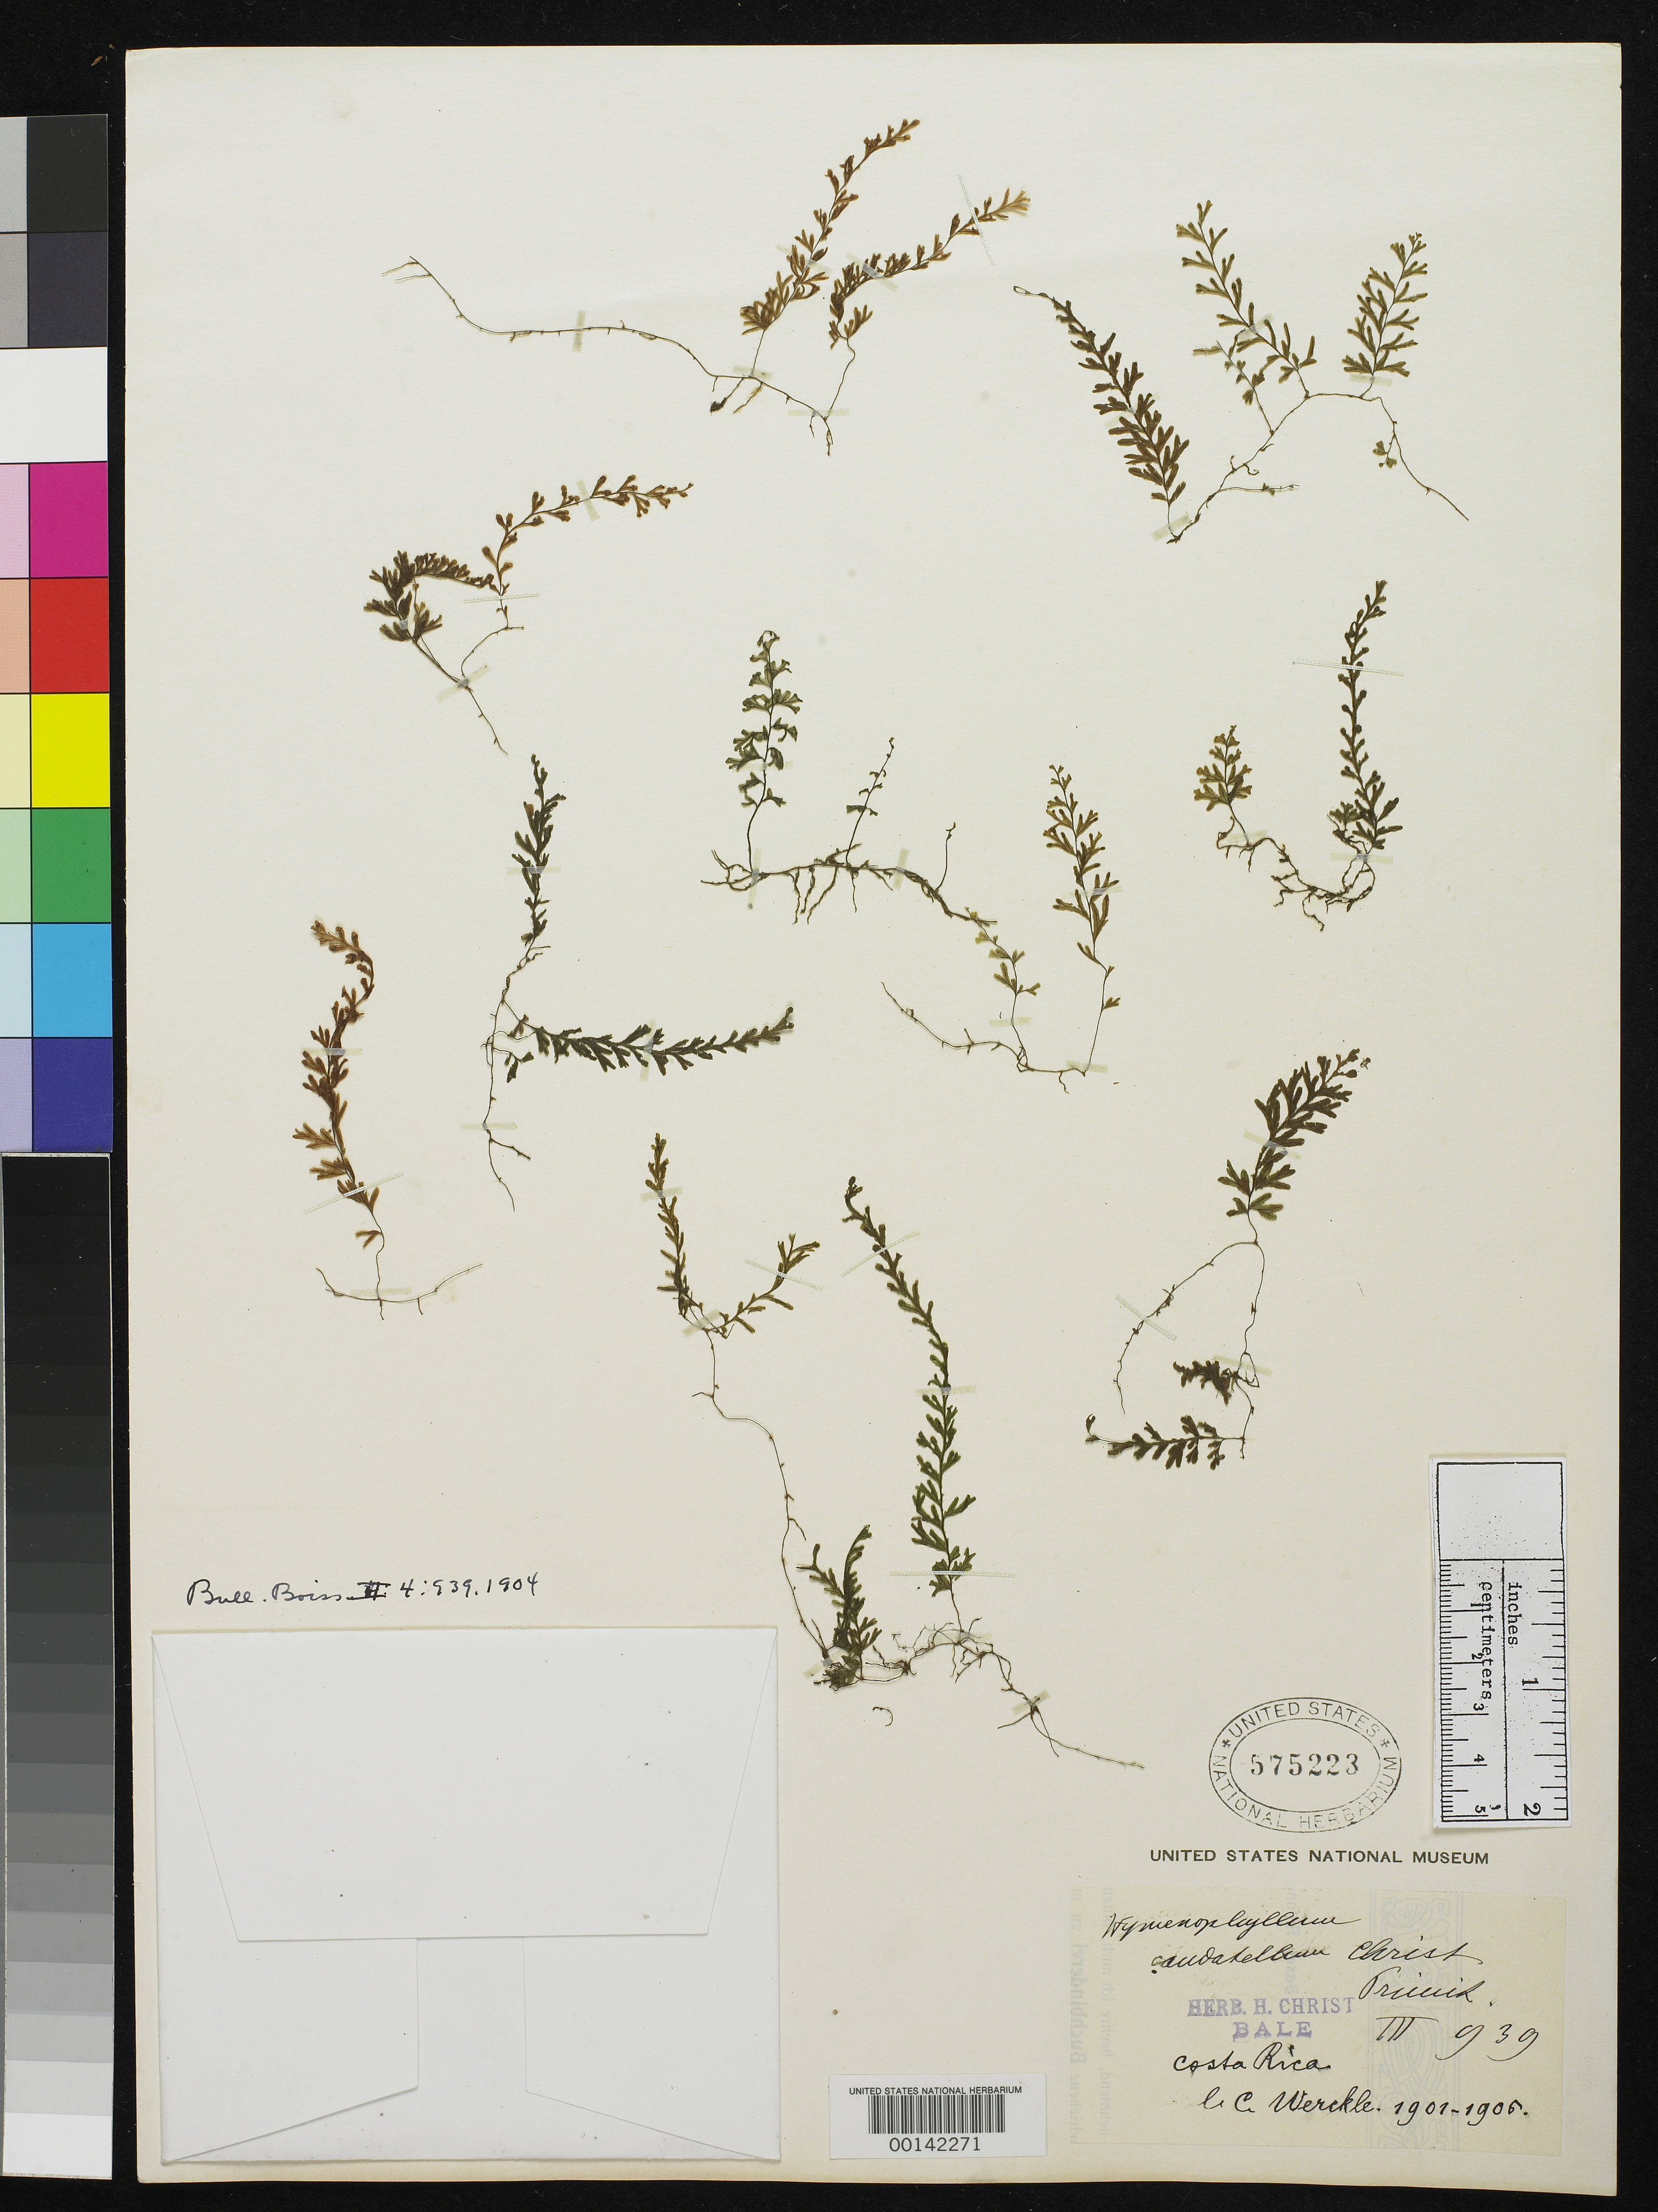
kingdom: Plantae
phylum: Tracheophyta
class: Polypodiopsida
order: Hymenophyllales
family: Hymenophyllaceae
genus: Hymenophyllum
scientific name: Hymenophyllum caudatellum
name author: Christ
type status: Type Collection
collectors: C. C Wercklé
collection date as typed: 1901 to -- --- 1905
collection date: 1901/1905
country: Costa Rica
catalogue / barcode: US 575223